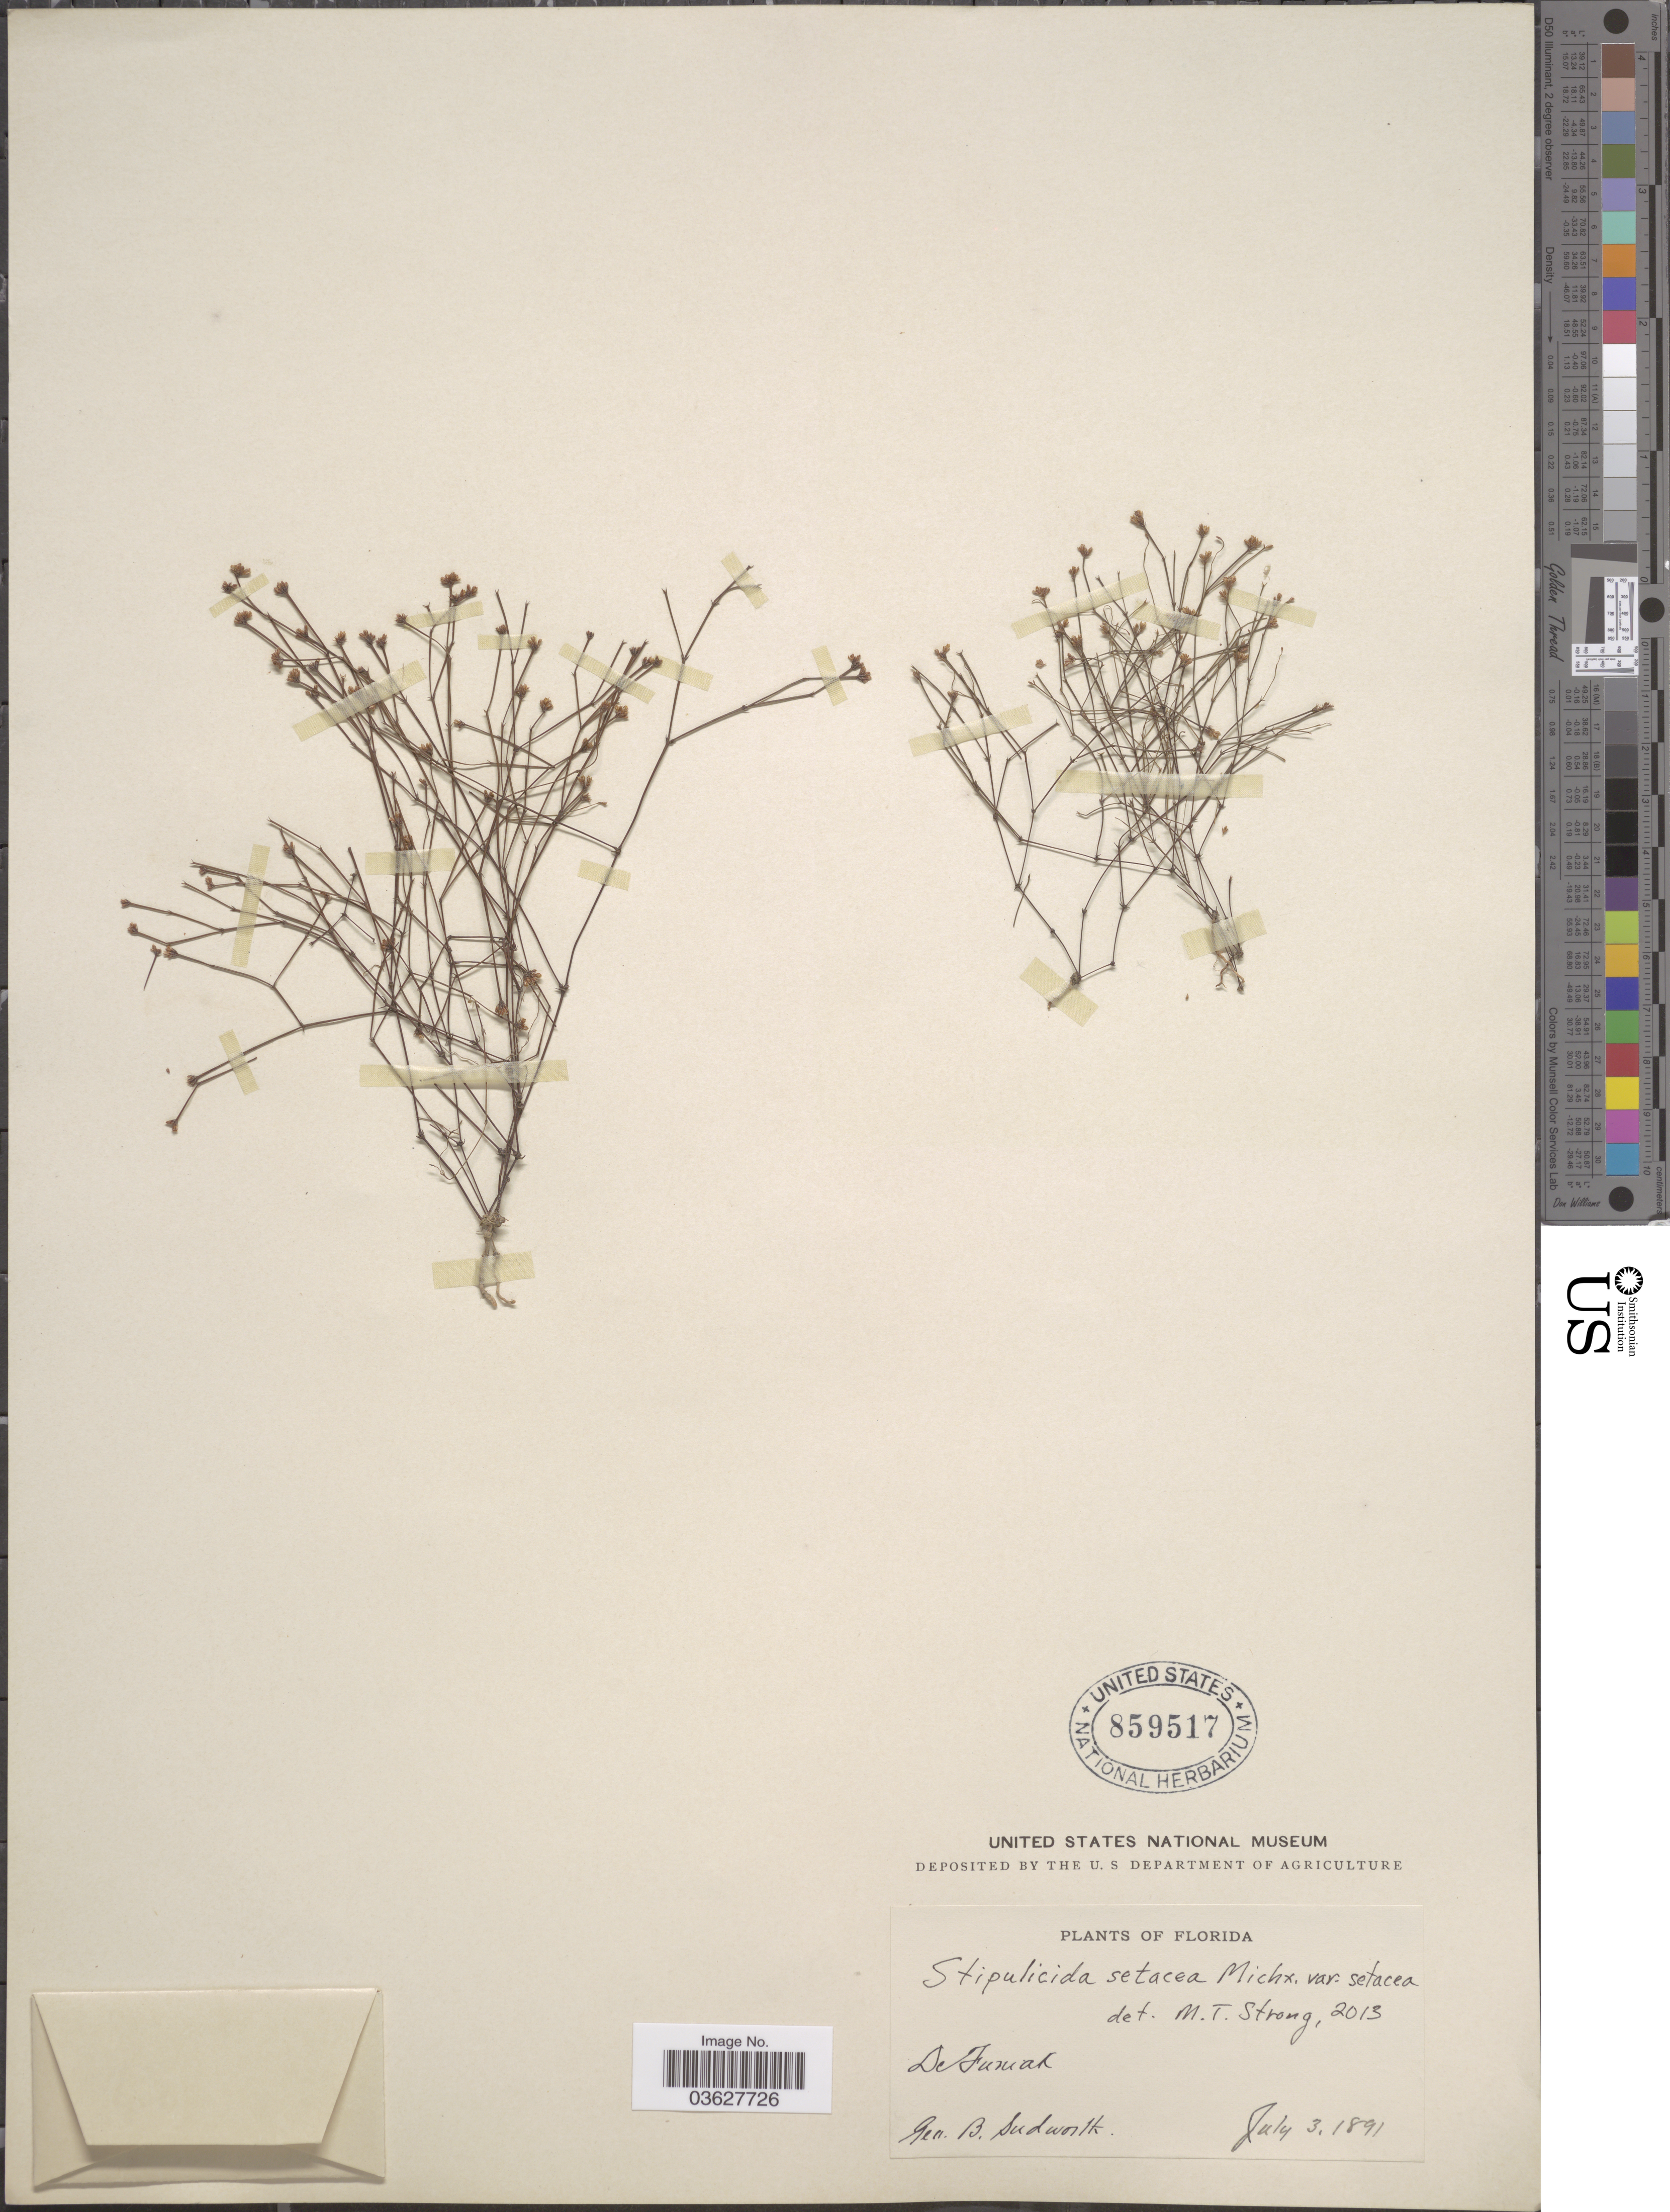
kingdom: Plantae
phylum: Tracheophyta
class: Magnoliopsida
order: Caryophyllales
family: Caryophyllaceae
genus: Stipulicida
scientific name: Stipulicida setacea var. setacea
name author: Michx.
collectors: G. B. Sudworth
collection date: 1891-07-03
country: United States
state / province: Florida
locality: De Funiak.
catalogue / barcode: US 859517